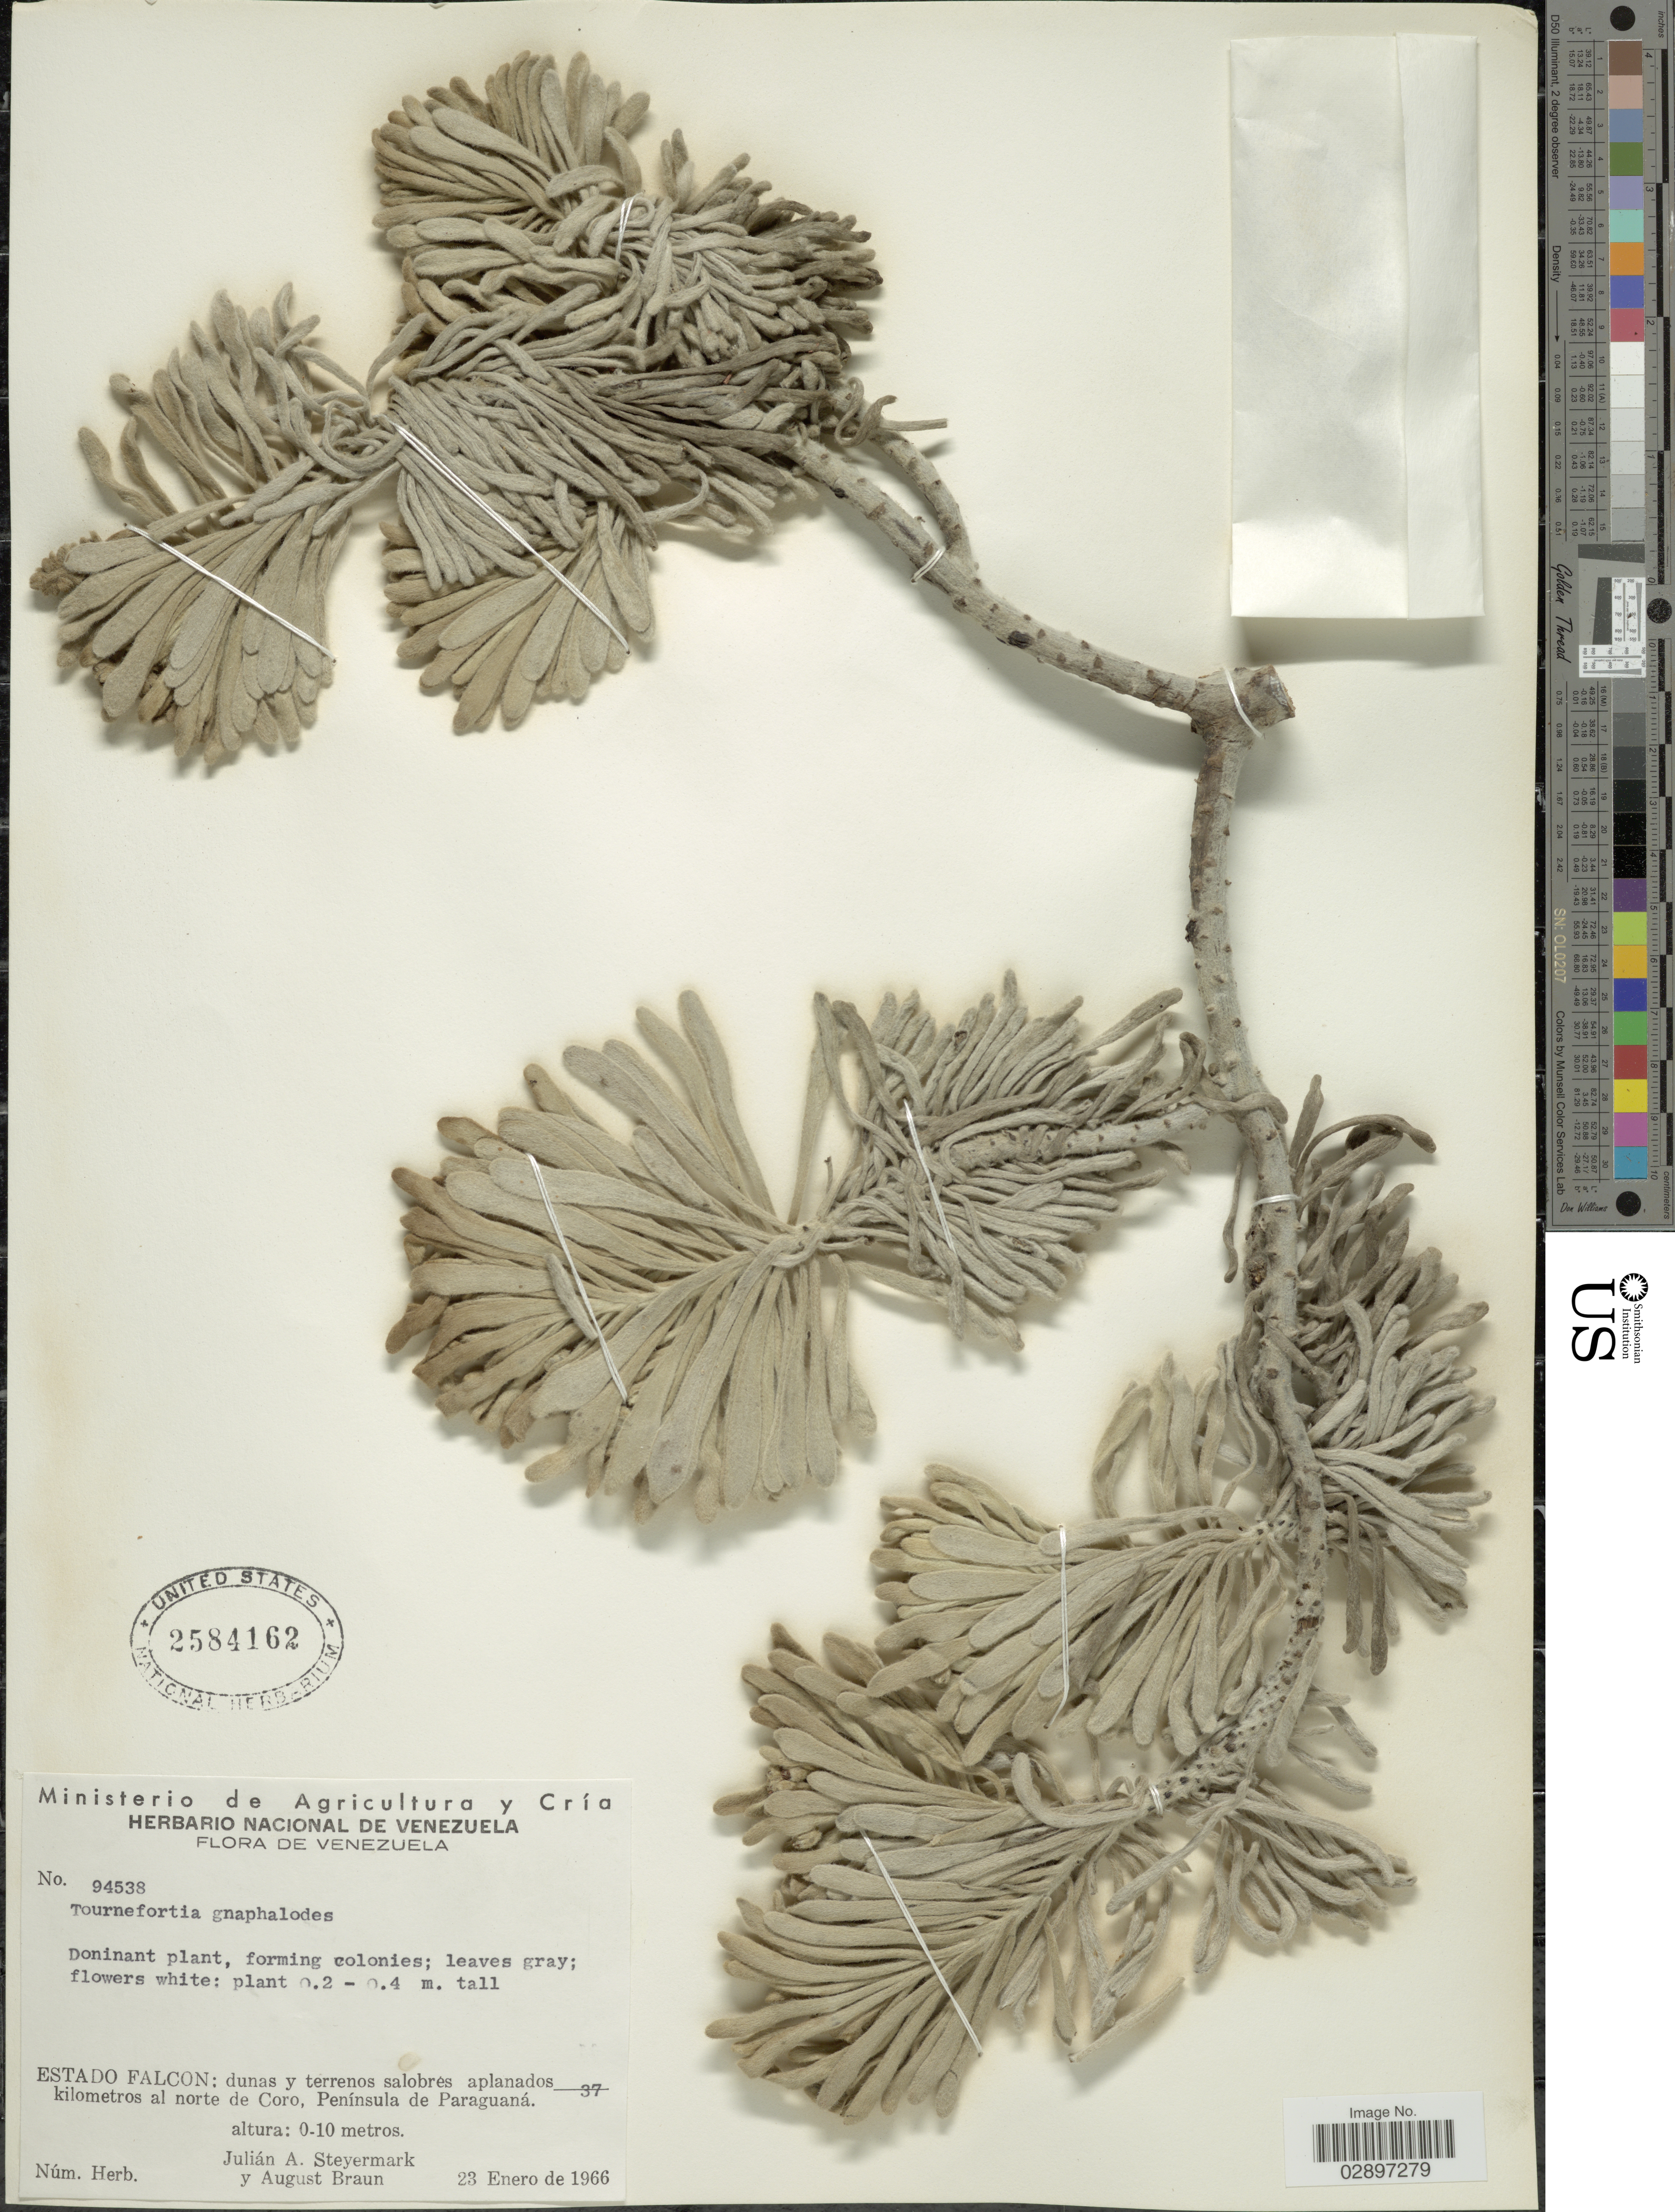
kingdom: Plantae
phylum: Tracheophyta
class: Magnoliopsida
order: Boraginales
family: Heliotropiaceae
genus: Tournefortia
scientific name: Tournefortia gnaphalodes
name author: (L.) R. Br.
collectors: J. Steyermark & A. Braun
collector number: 94538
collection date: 1966-01-23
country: Venezuela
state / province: Falcón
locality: Estado Falcon: dunas y terrenos salobrés aplanados 37 kilometros al notre de Coro, Península de Paraguaná.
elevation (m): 0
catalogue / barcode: US 2584162